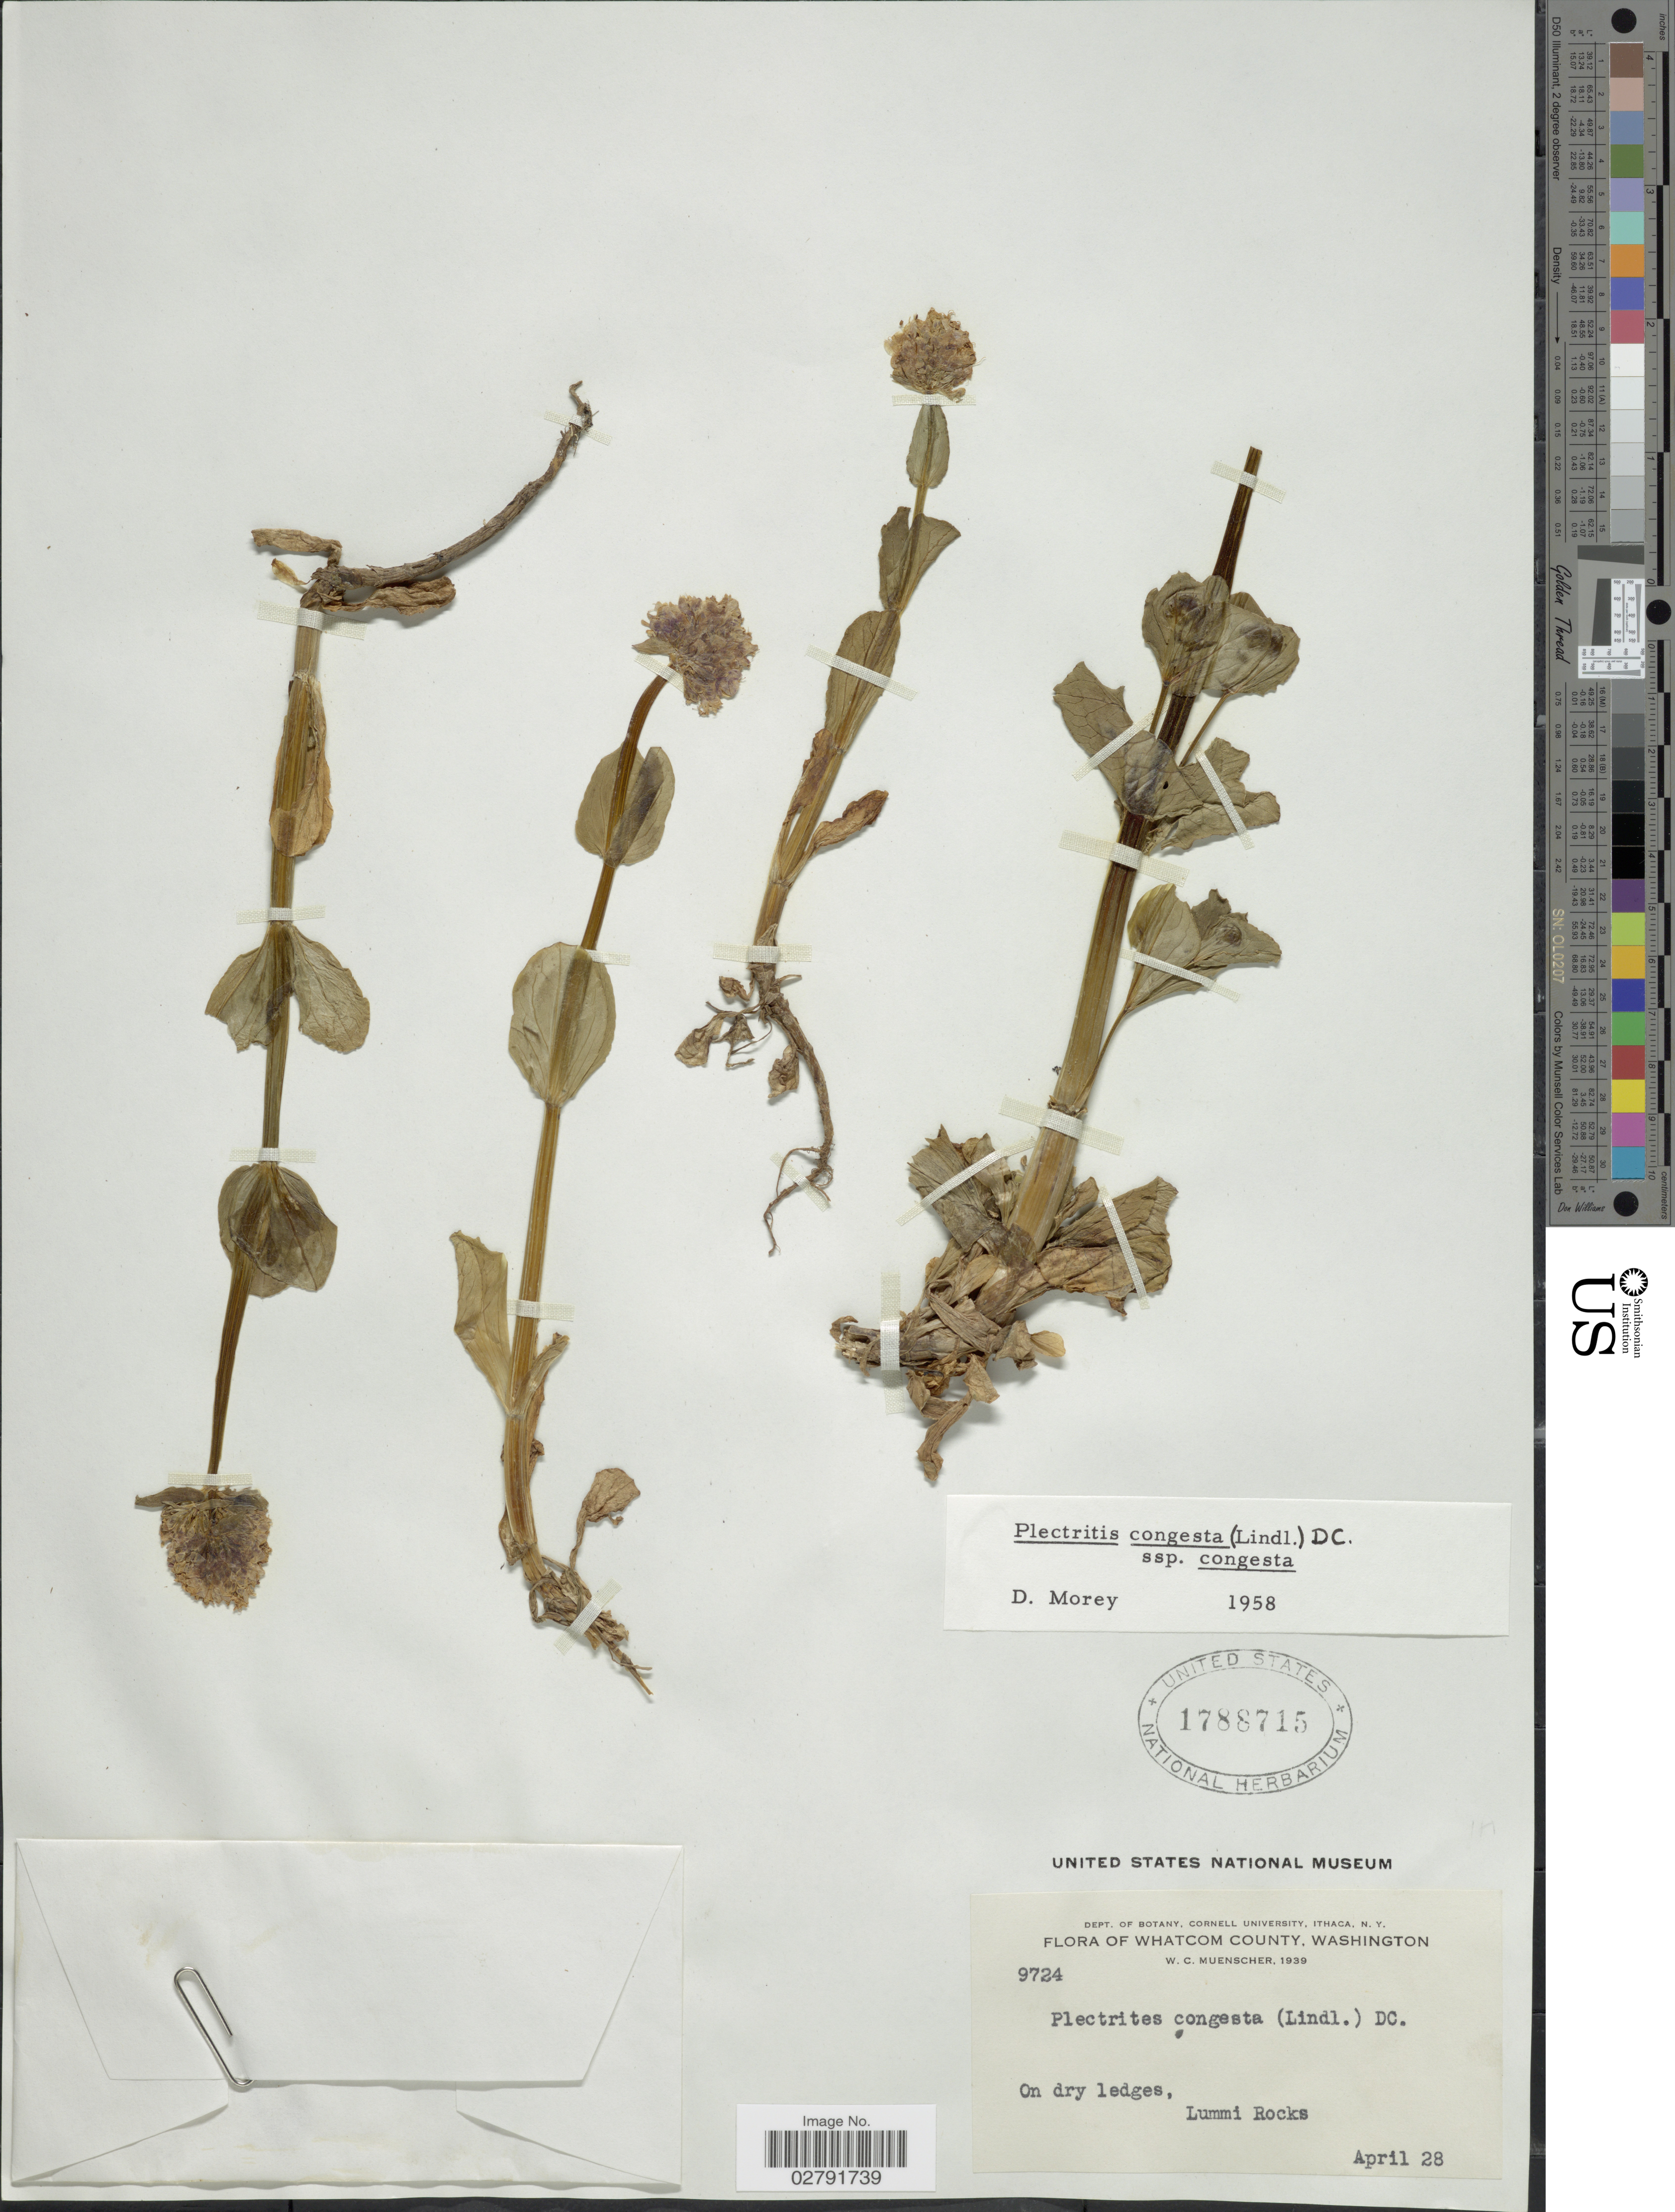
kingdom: Plantae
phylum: Tracheophyta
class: Magnoliopsida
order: Dipsacales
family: Caprifoliaceae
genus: Plectritis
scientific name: Plectritis congesta subsp. congesta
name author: (Lindl.) DC.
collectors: W. Muenscher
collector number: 9724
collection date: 1939-04-28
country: United States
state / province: Washington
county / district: Whatcom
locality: Whatcom County. Lummi Rocks.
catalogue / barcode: US 1788715